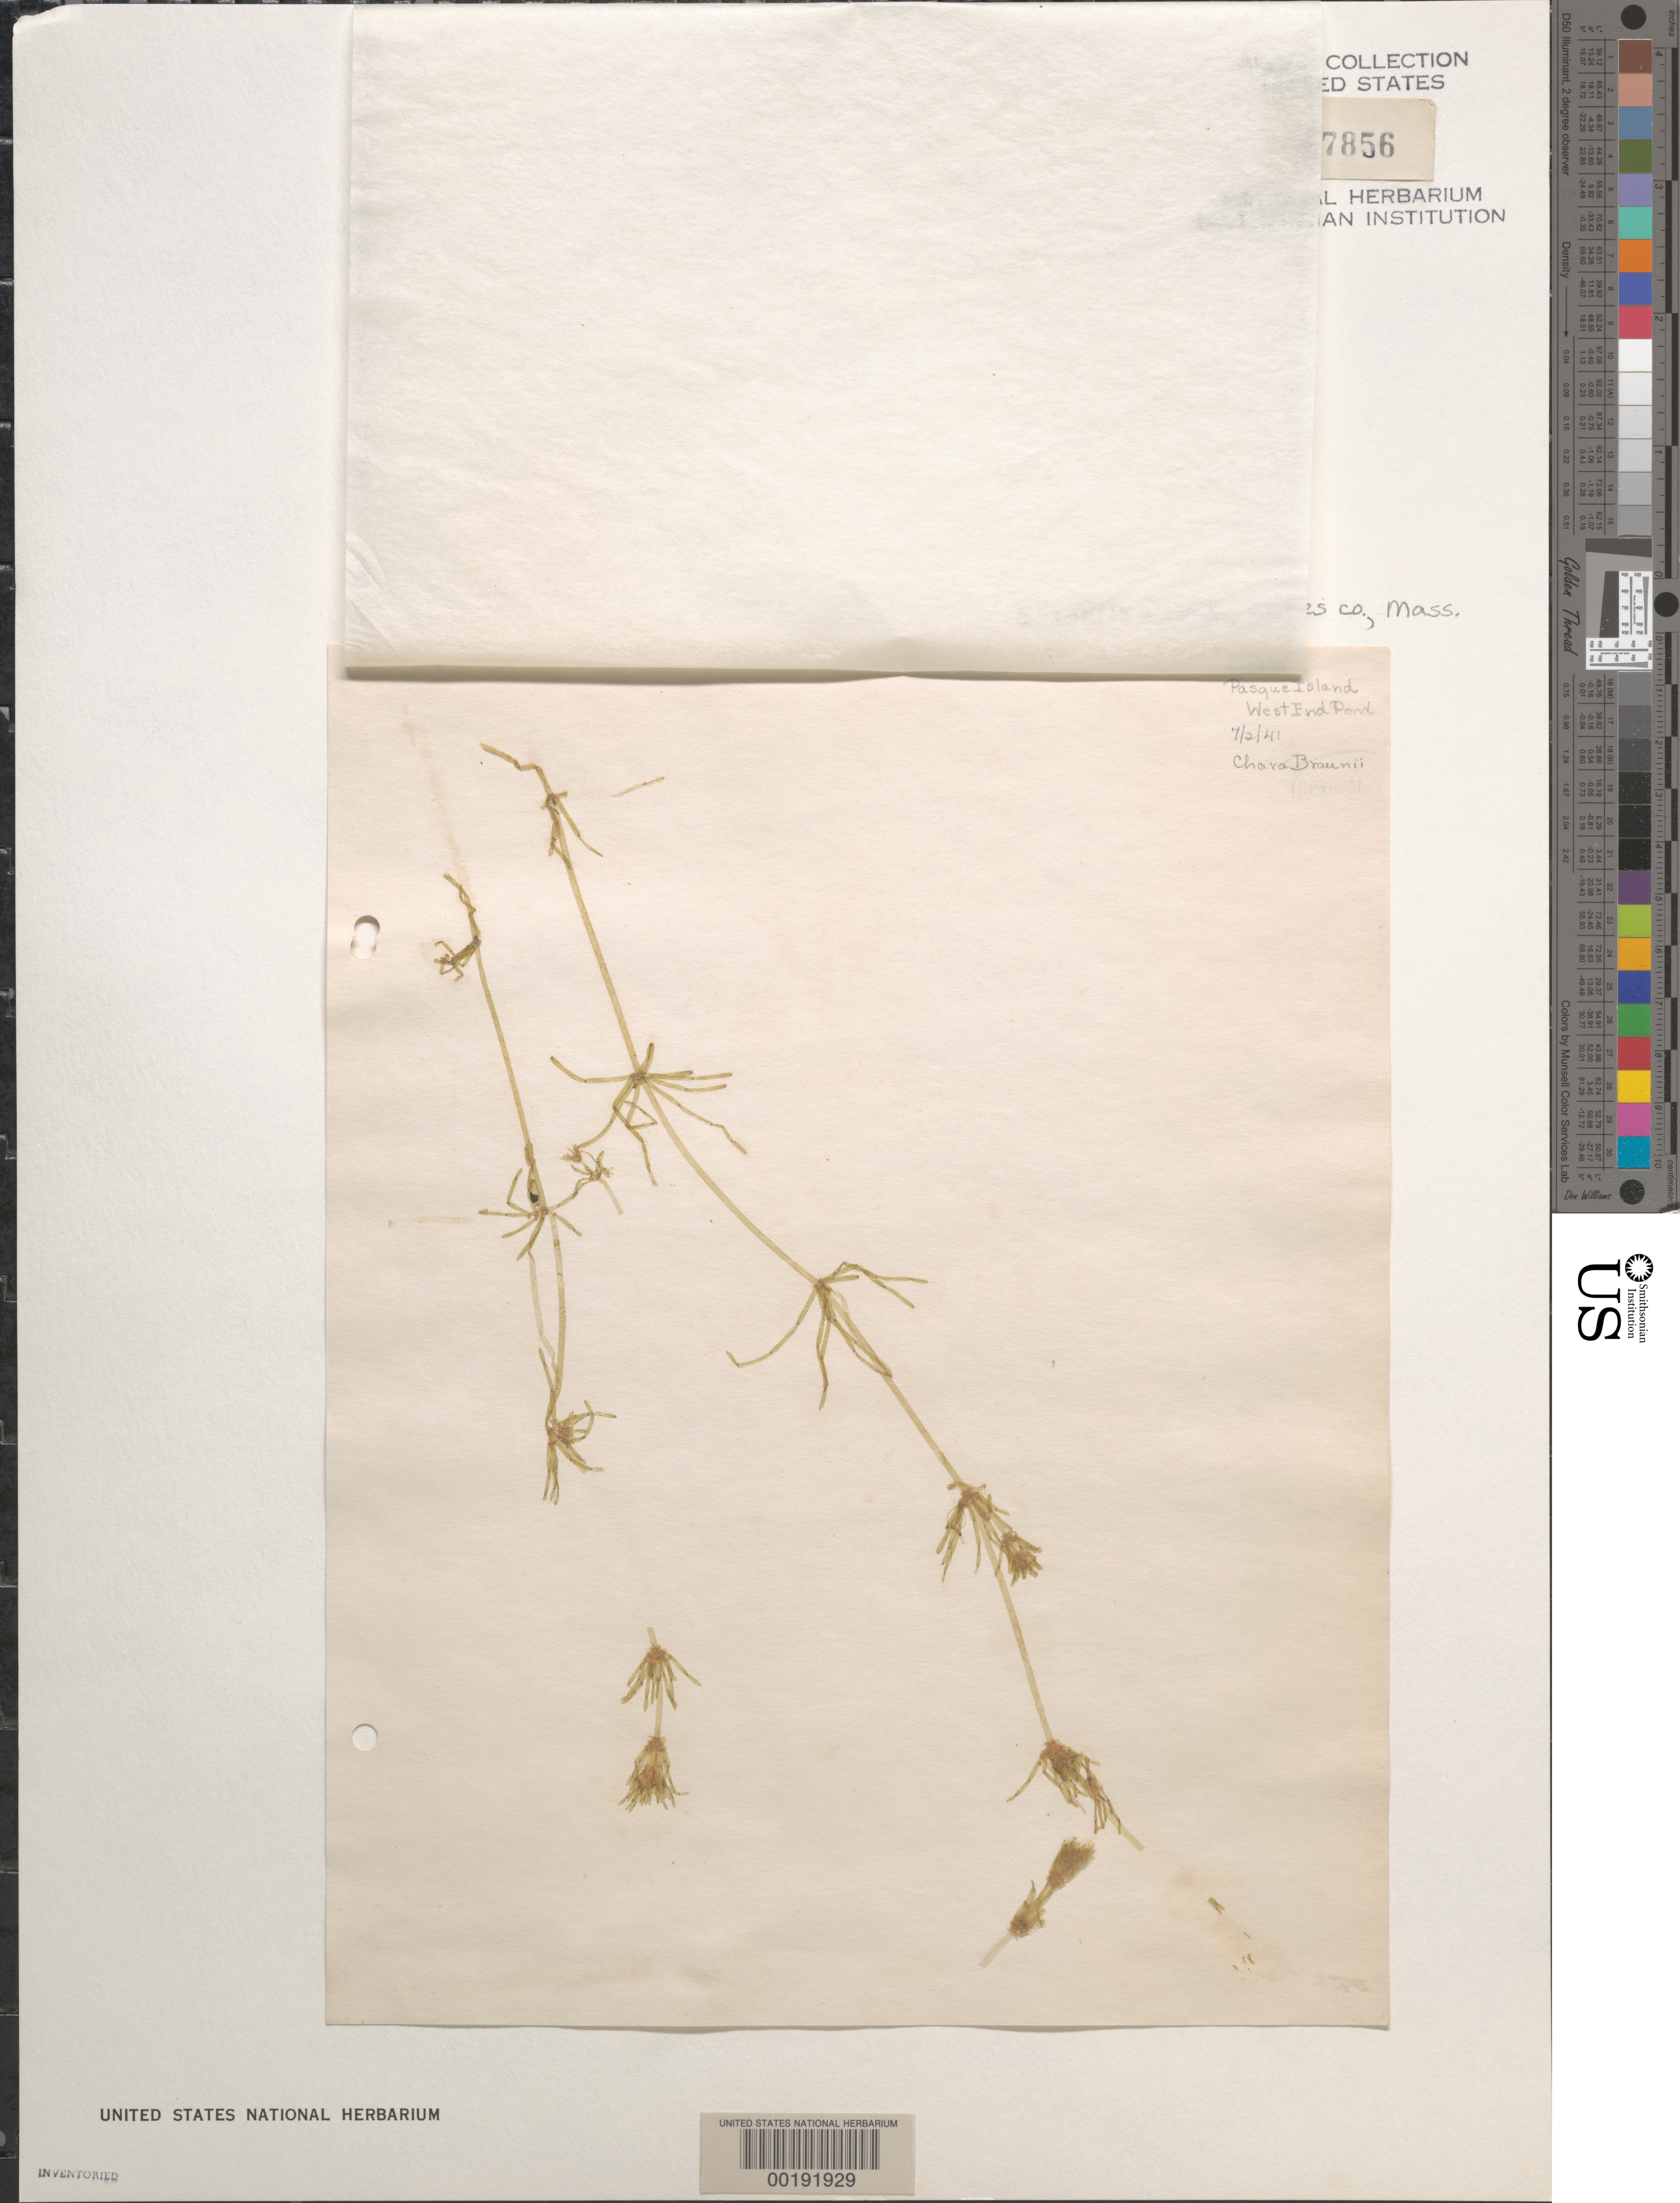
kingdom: Plantae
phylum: Charophyta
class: Charophyceae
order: Charales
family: Characeae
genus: Chara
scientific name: Chara braunii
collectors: E. Katz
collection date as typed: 02 Jul 1941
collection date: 1941-07-02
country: United States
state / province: Massachusetts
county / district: Dukes County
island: Pasque Island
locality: West End Pond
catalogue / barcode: US 47856